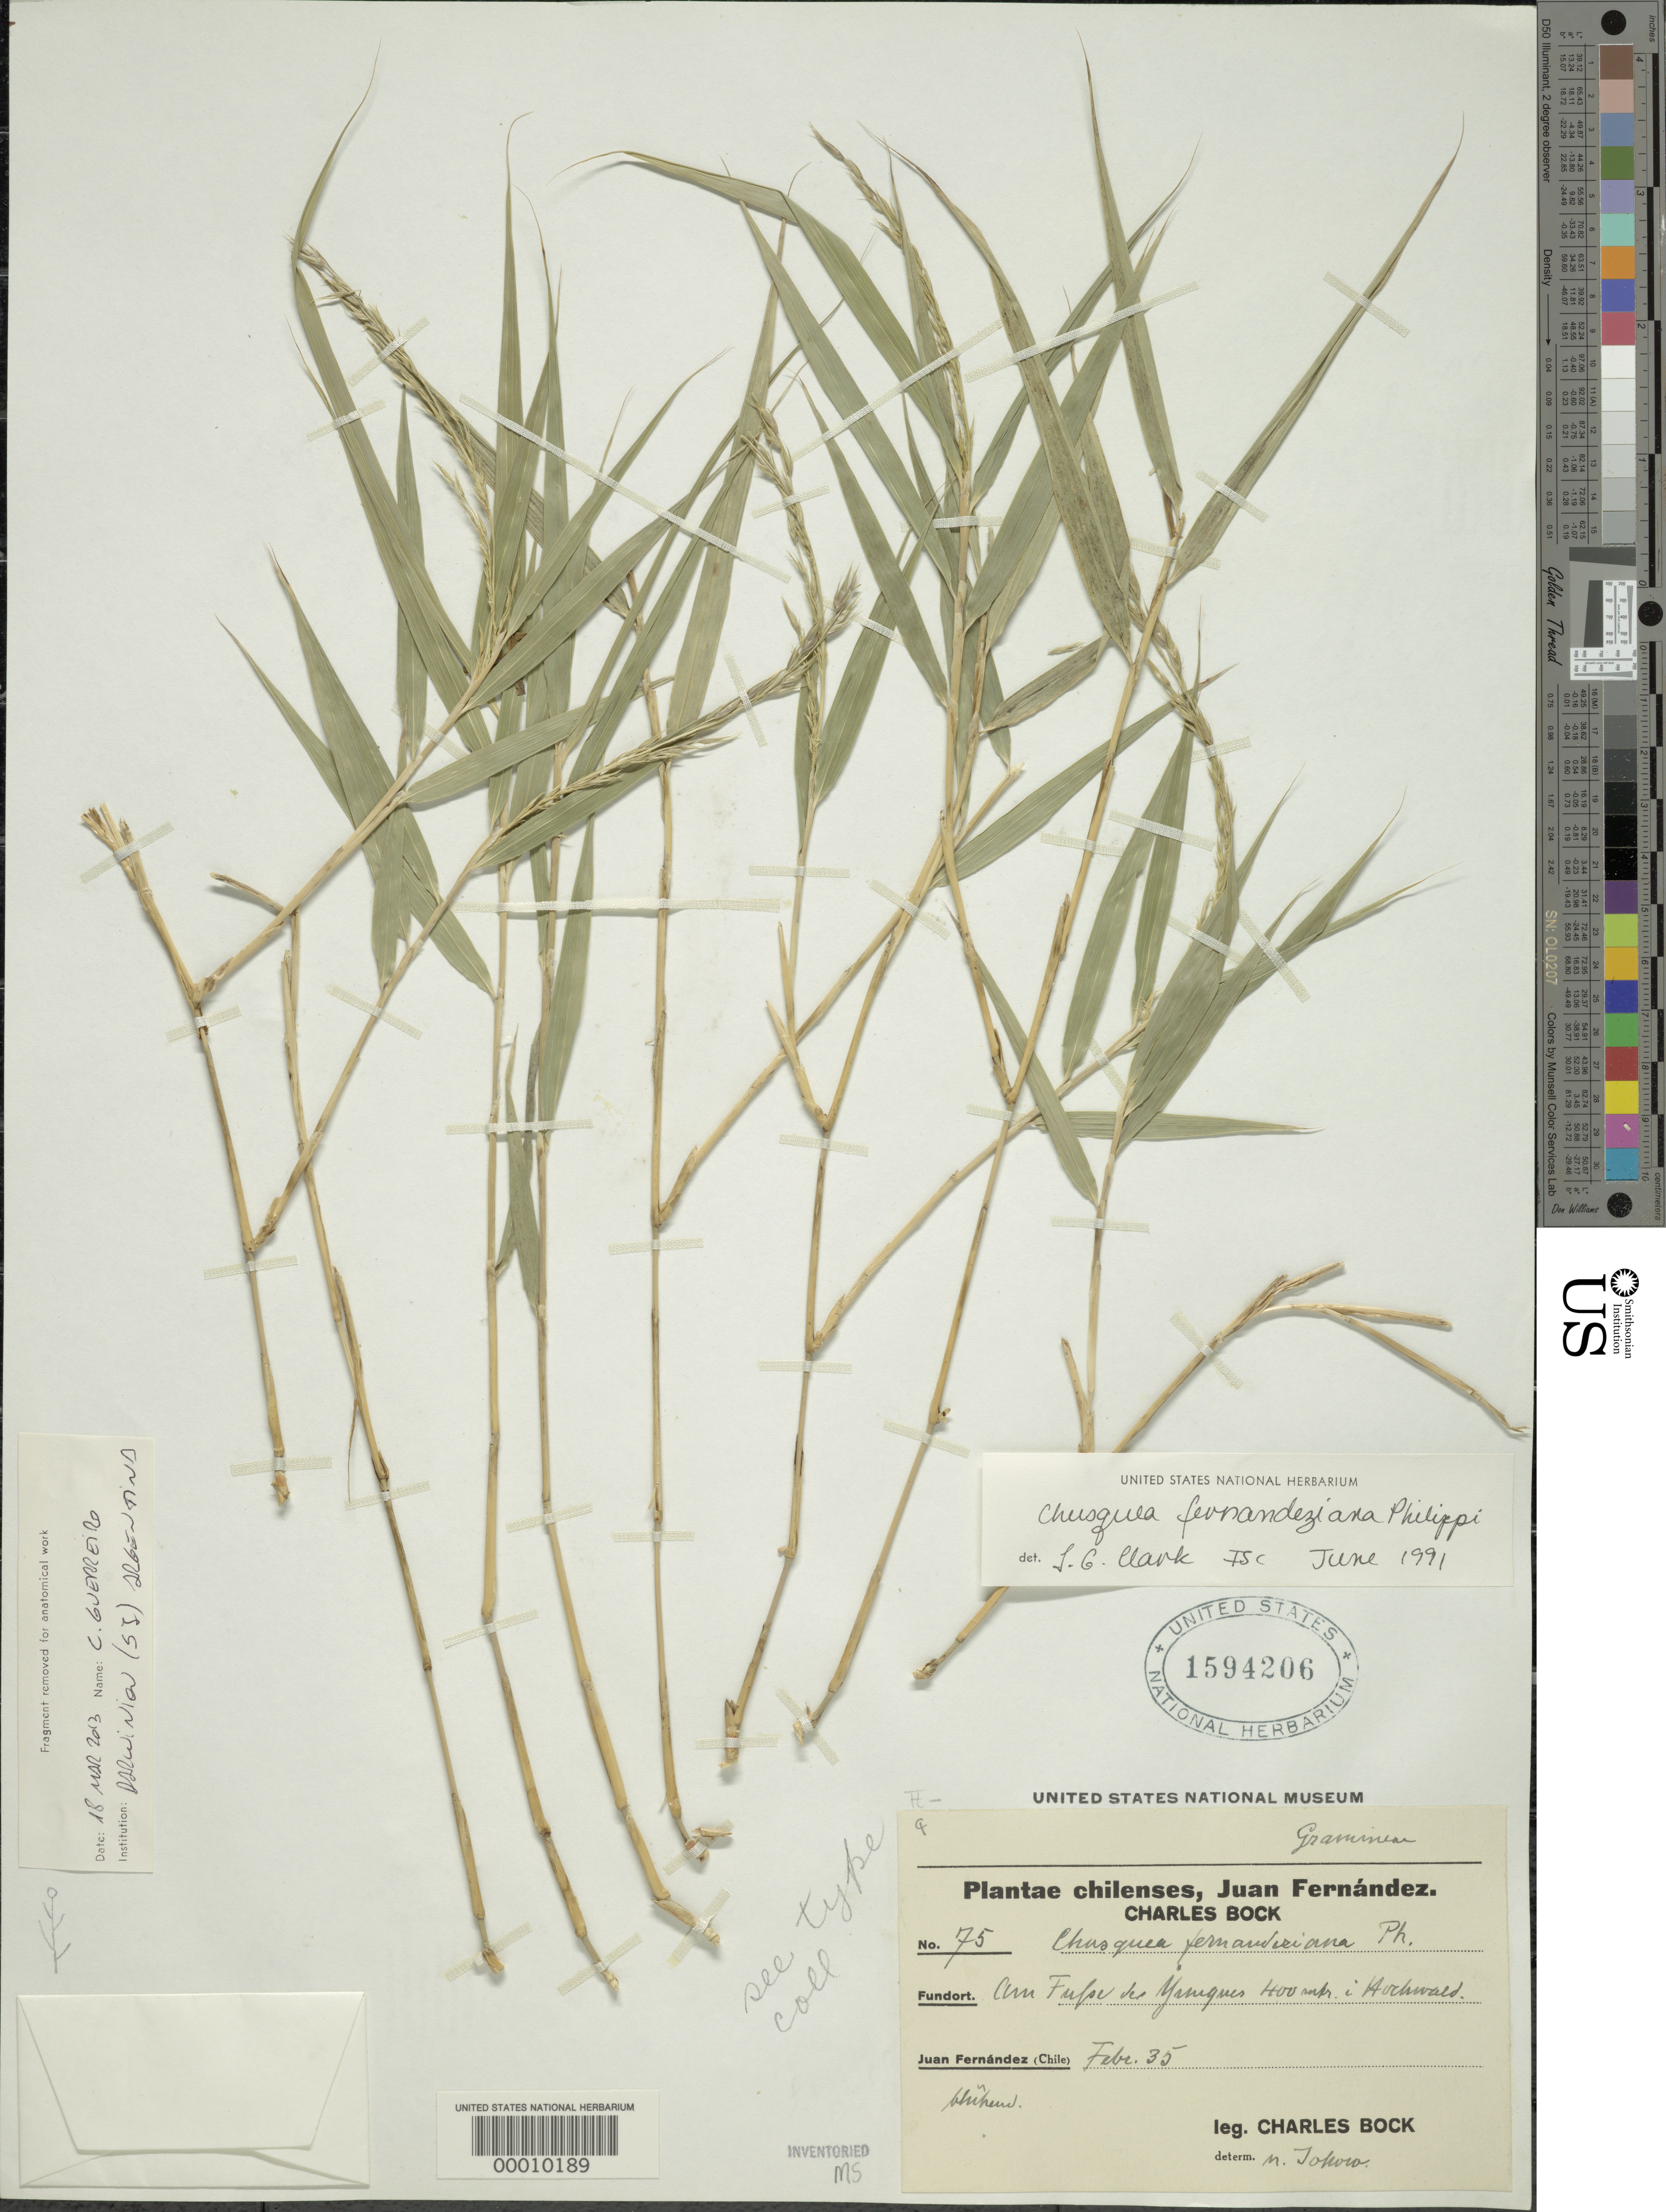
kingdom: Plantae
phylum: Tracheophyta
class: Liliopsida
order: Poales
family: Poaceae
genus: Chusquea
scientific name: Chusquea fernandeziana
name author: Phil.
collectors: C. Bock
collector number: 75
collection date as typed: Feb 1935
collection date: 1935-02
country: Chile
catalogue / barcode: US 1594206